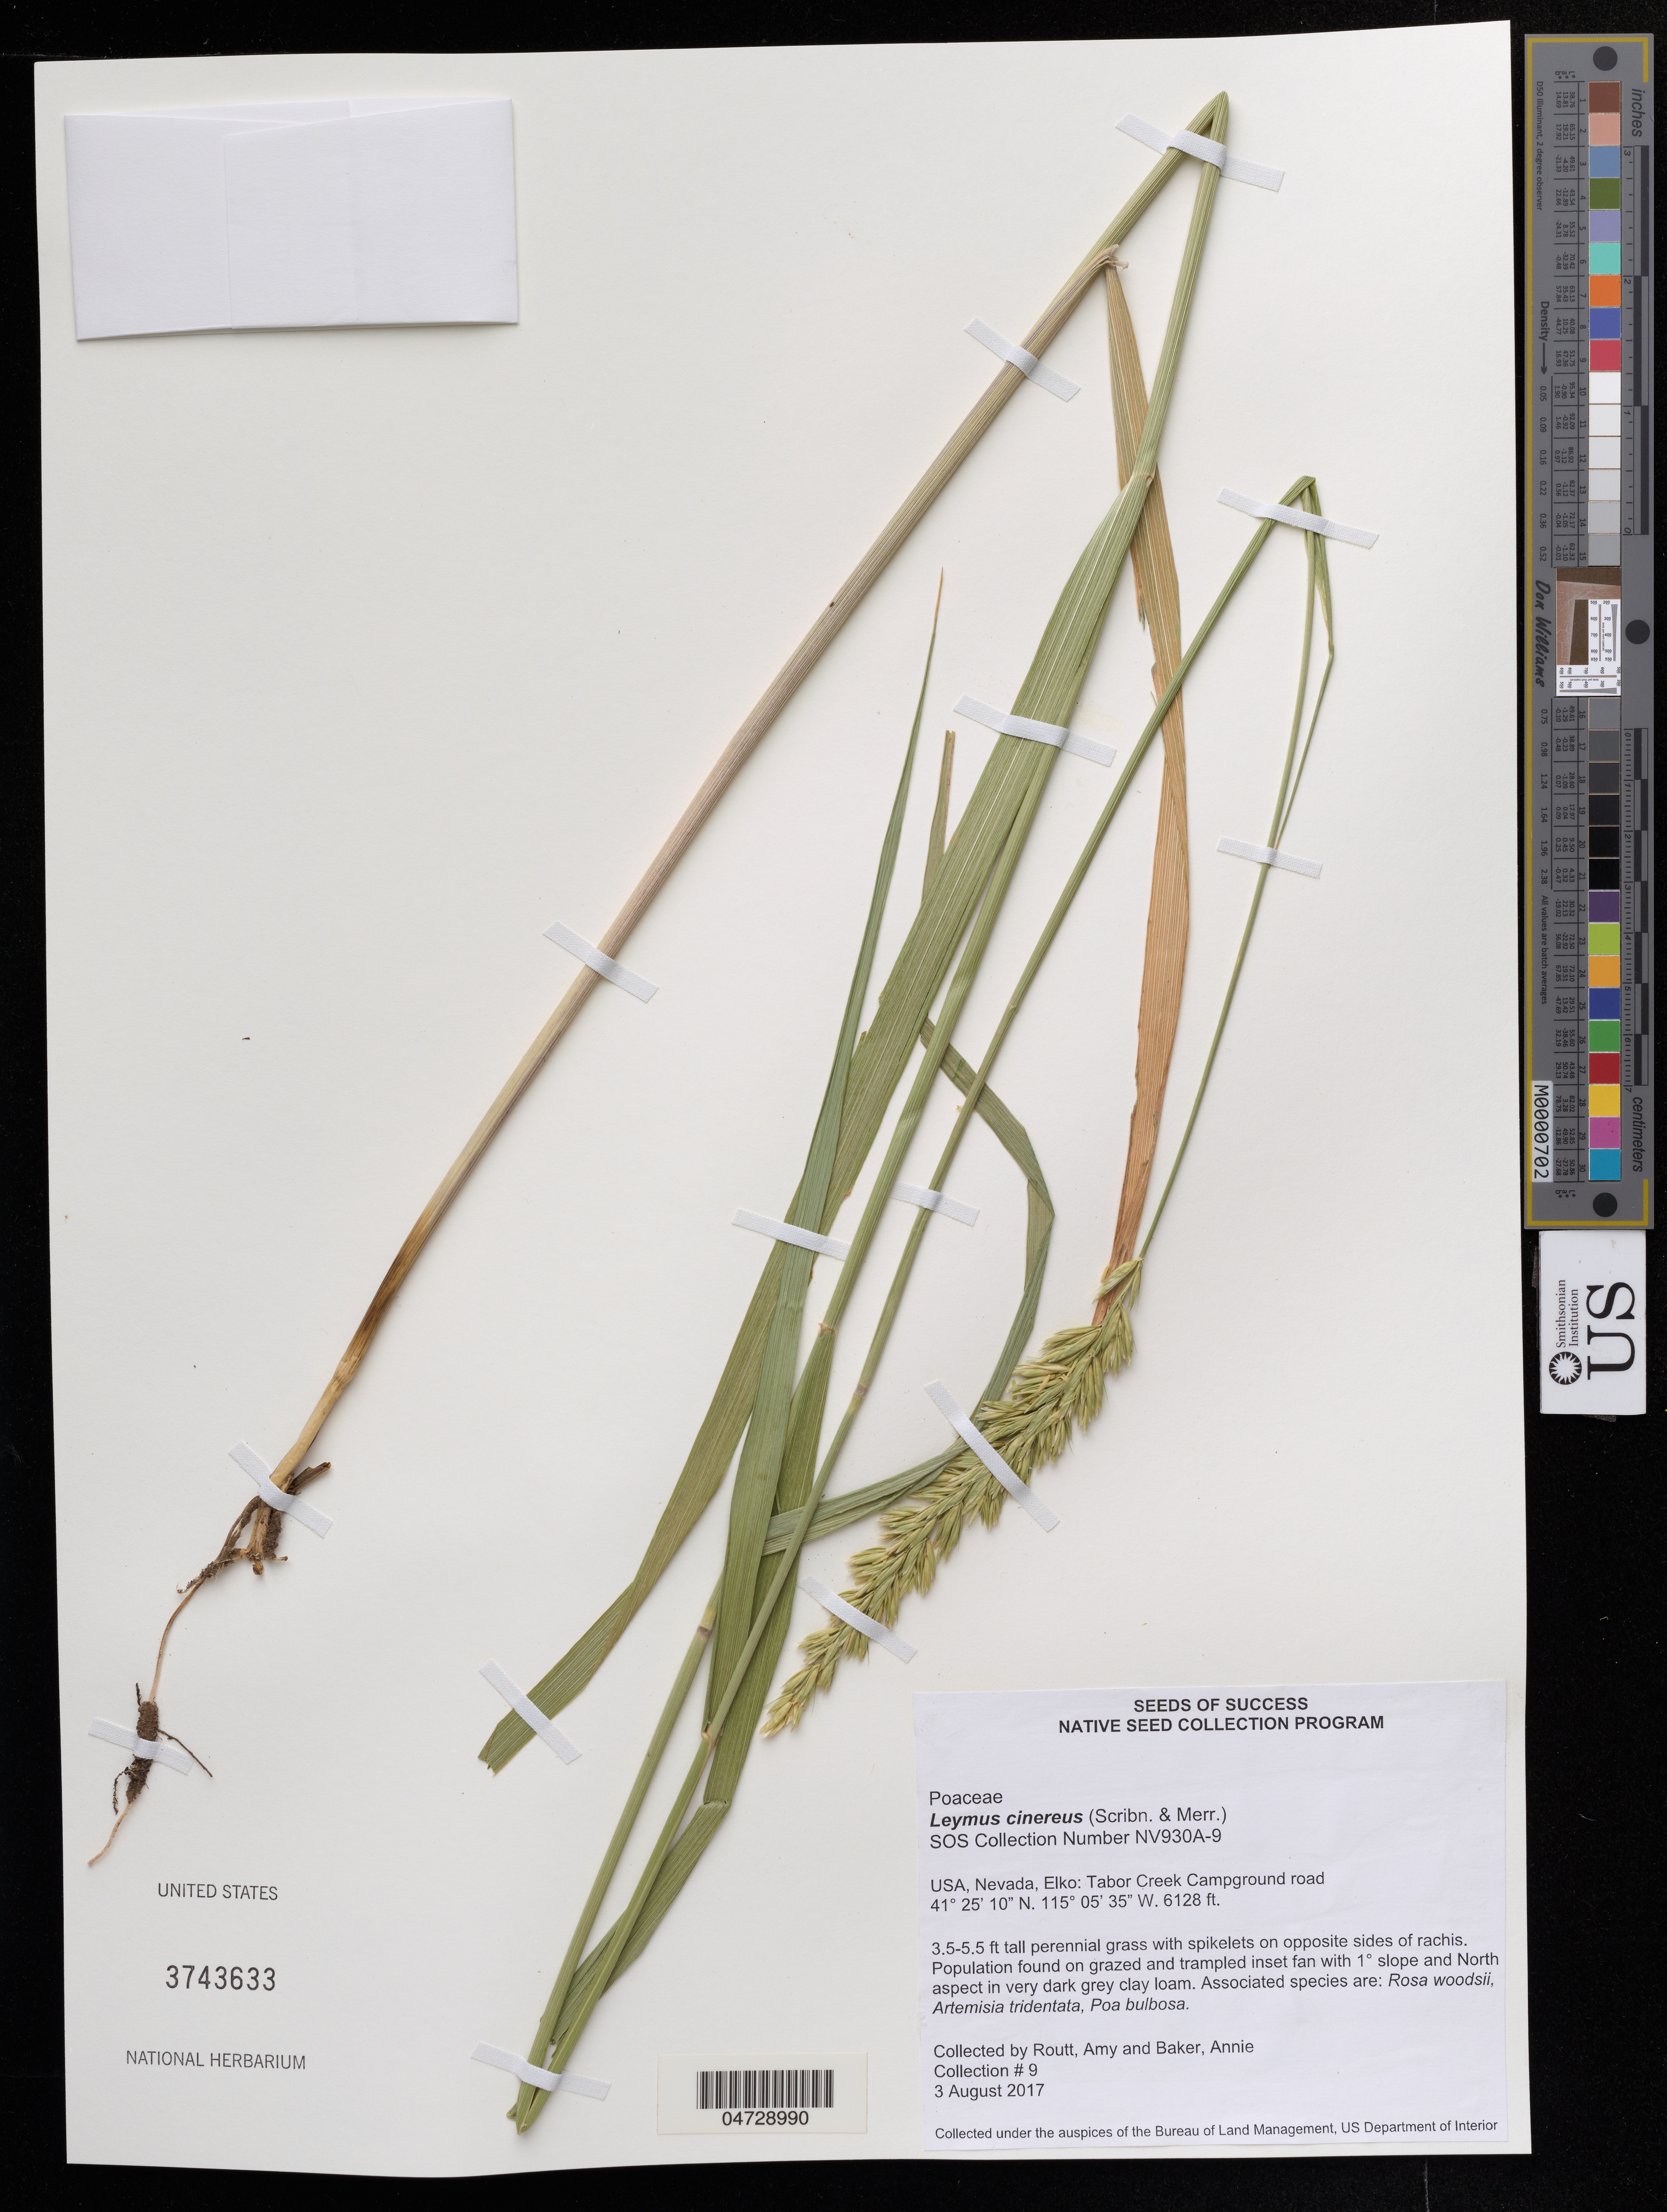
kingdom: Plantae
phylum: Tracheophyta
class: Liliopsida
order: Poales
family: Poaceae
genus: Leymus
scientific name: Leymus cinereus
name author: (Scribn. & Merr.) Á. Löve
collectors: A. Routt & A. Baker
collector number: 9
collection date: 2017-08-03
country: United States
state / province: Nevada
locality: Elko: Tabor Creek Campground road.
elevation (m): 1868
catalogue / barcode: US 3743633